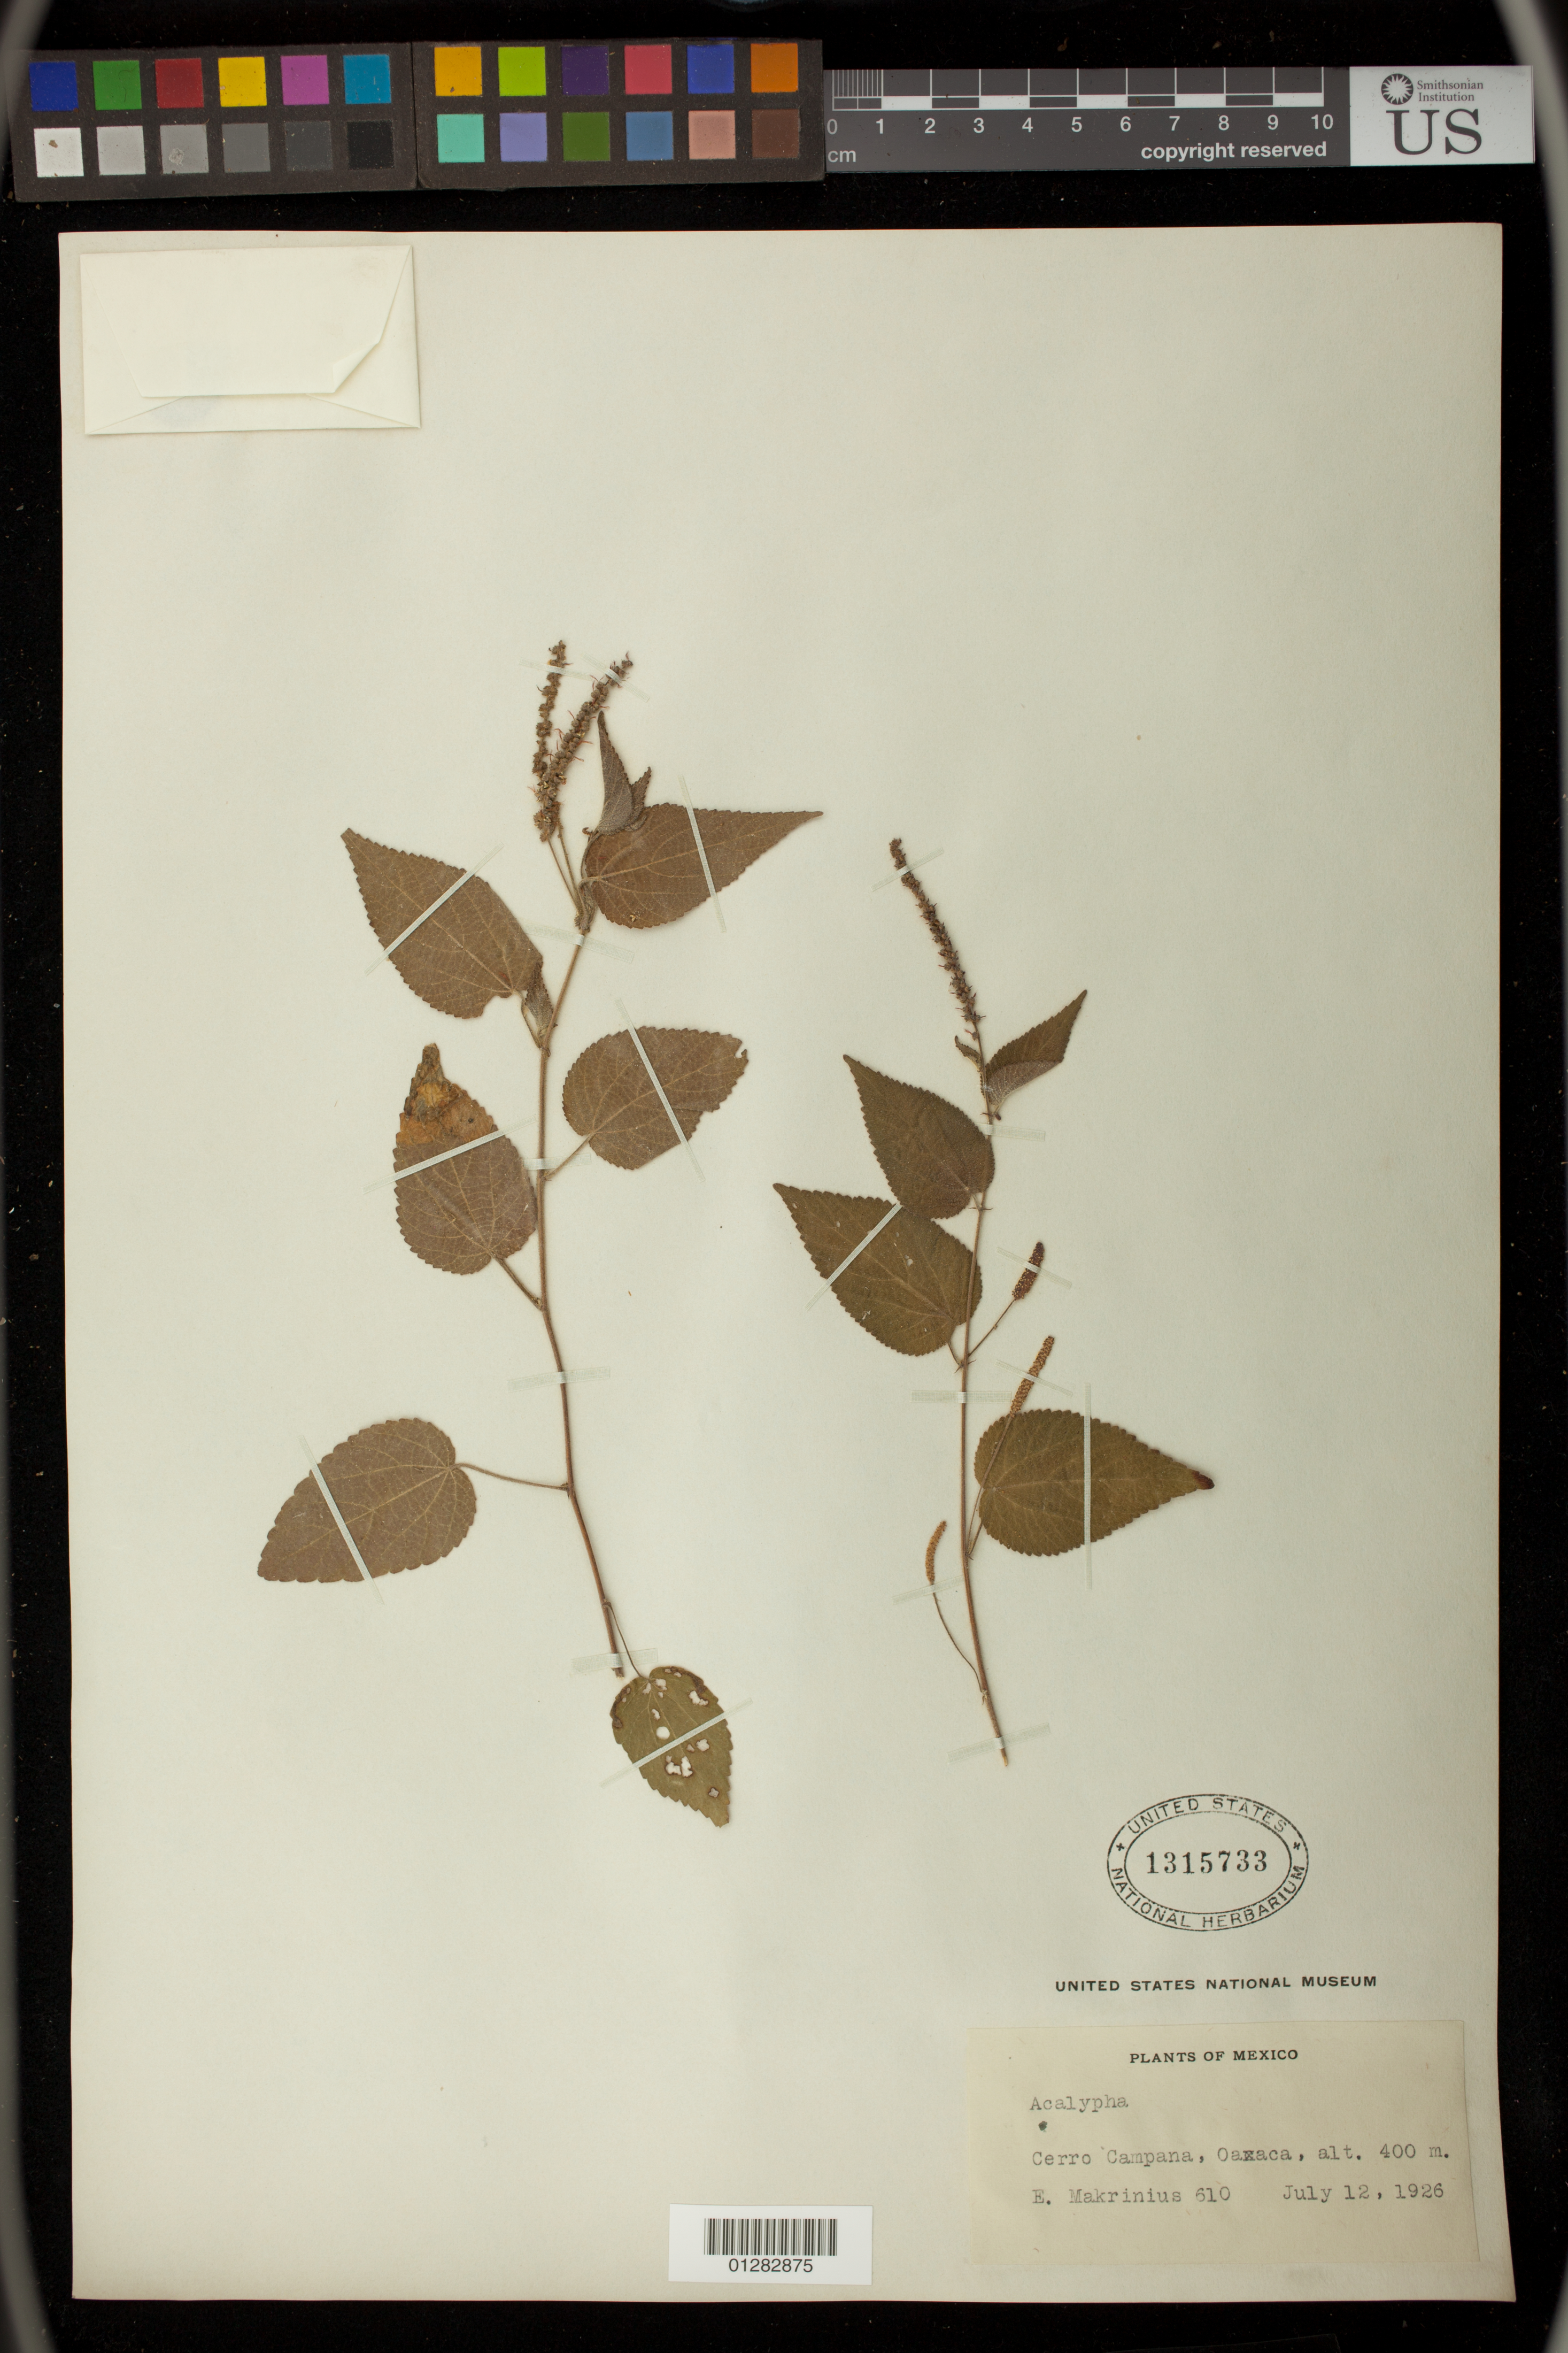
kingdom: Plantae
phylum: Tracheophyta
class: Magnoliopsida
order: Malpighiales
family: Euphorbiaceae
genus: Acalypha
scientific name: Acalypha sp.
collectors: E. Makrinius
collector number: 610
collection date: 1926-07-12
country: Mexico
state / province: Oaxaca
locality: Cerro Campana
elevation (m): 122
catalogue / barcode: US 1315733